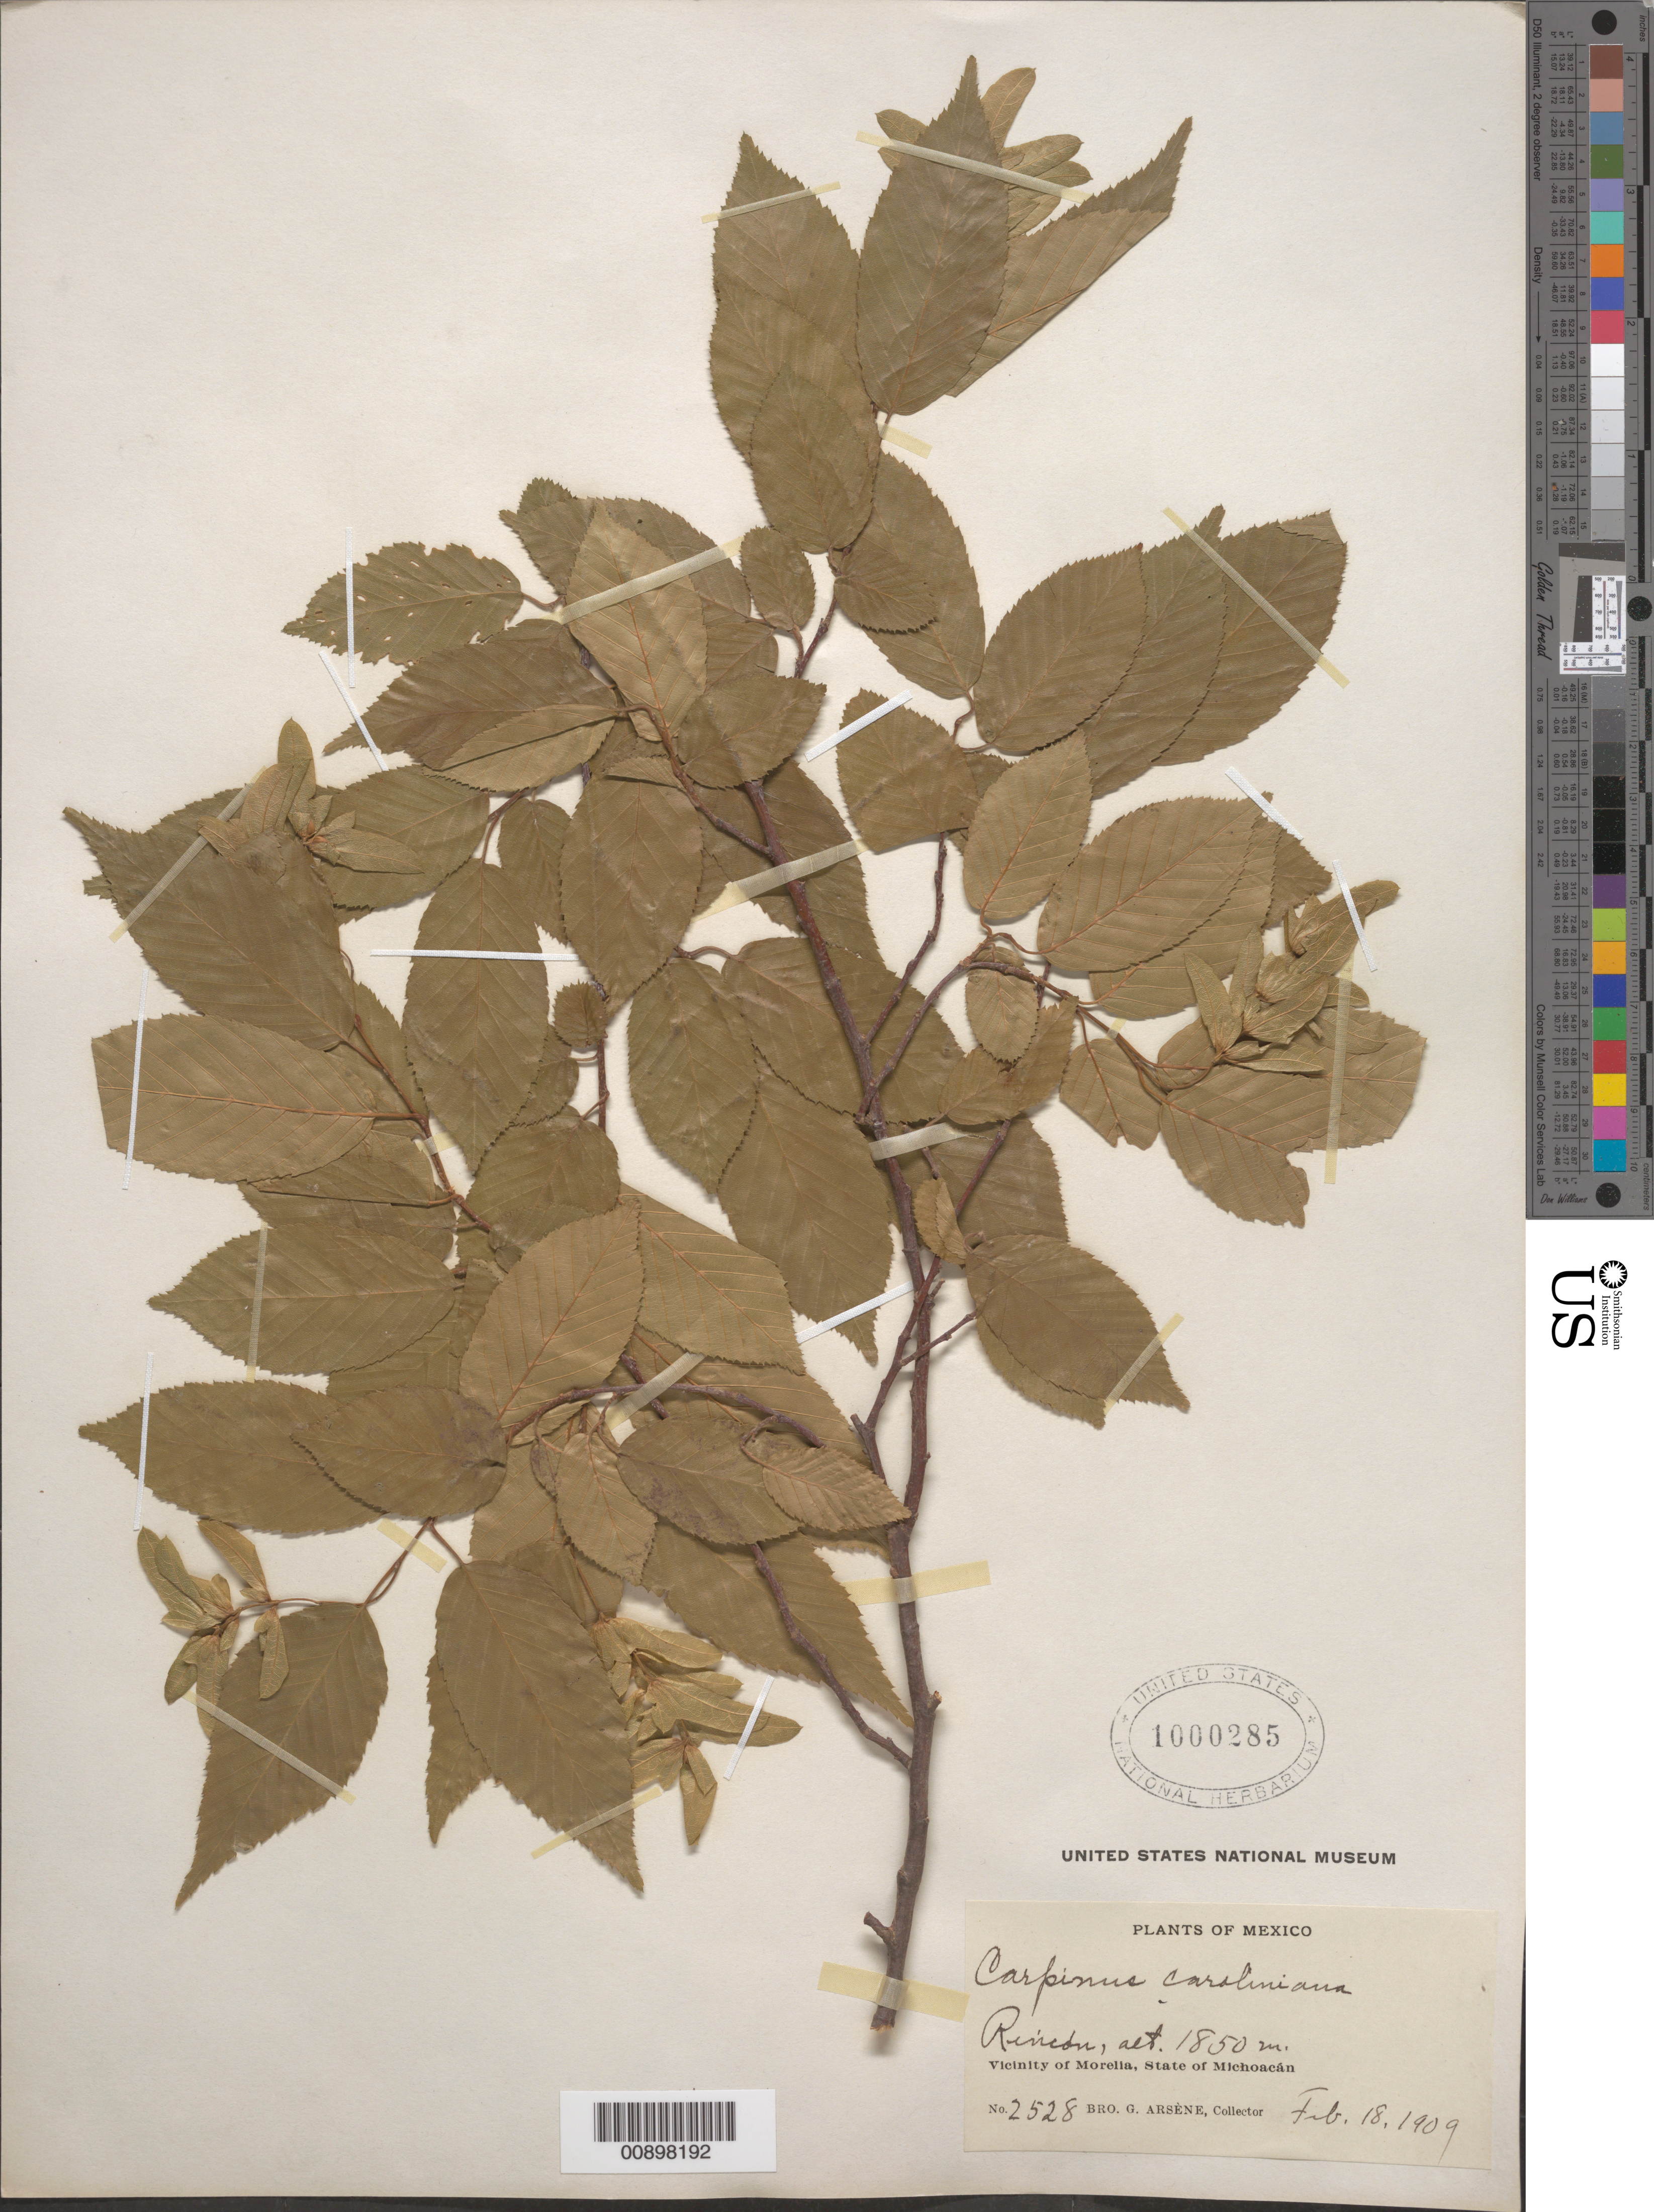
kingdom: Plantae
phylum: Tracheophyta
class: Magnoliopsida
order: Fagales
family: Betulaceae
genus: Carpinus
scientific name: Carpinus caroliniana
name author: Walter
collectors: Bro. G. Arsène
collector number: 2528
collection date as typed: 18 Feb 1909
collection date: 1909-02-18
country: Mexico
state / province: Michoacán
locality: Rincón. Vicinity of Morelia, State of Michoacán.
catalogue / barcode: US 1000285